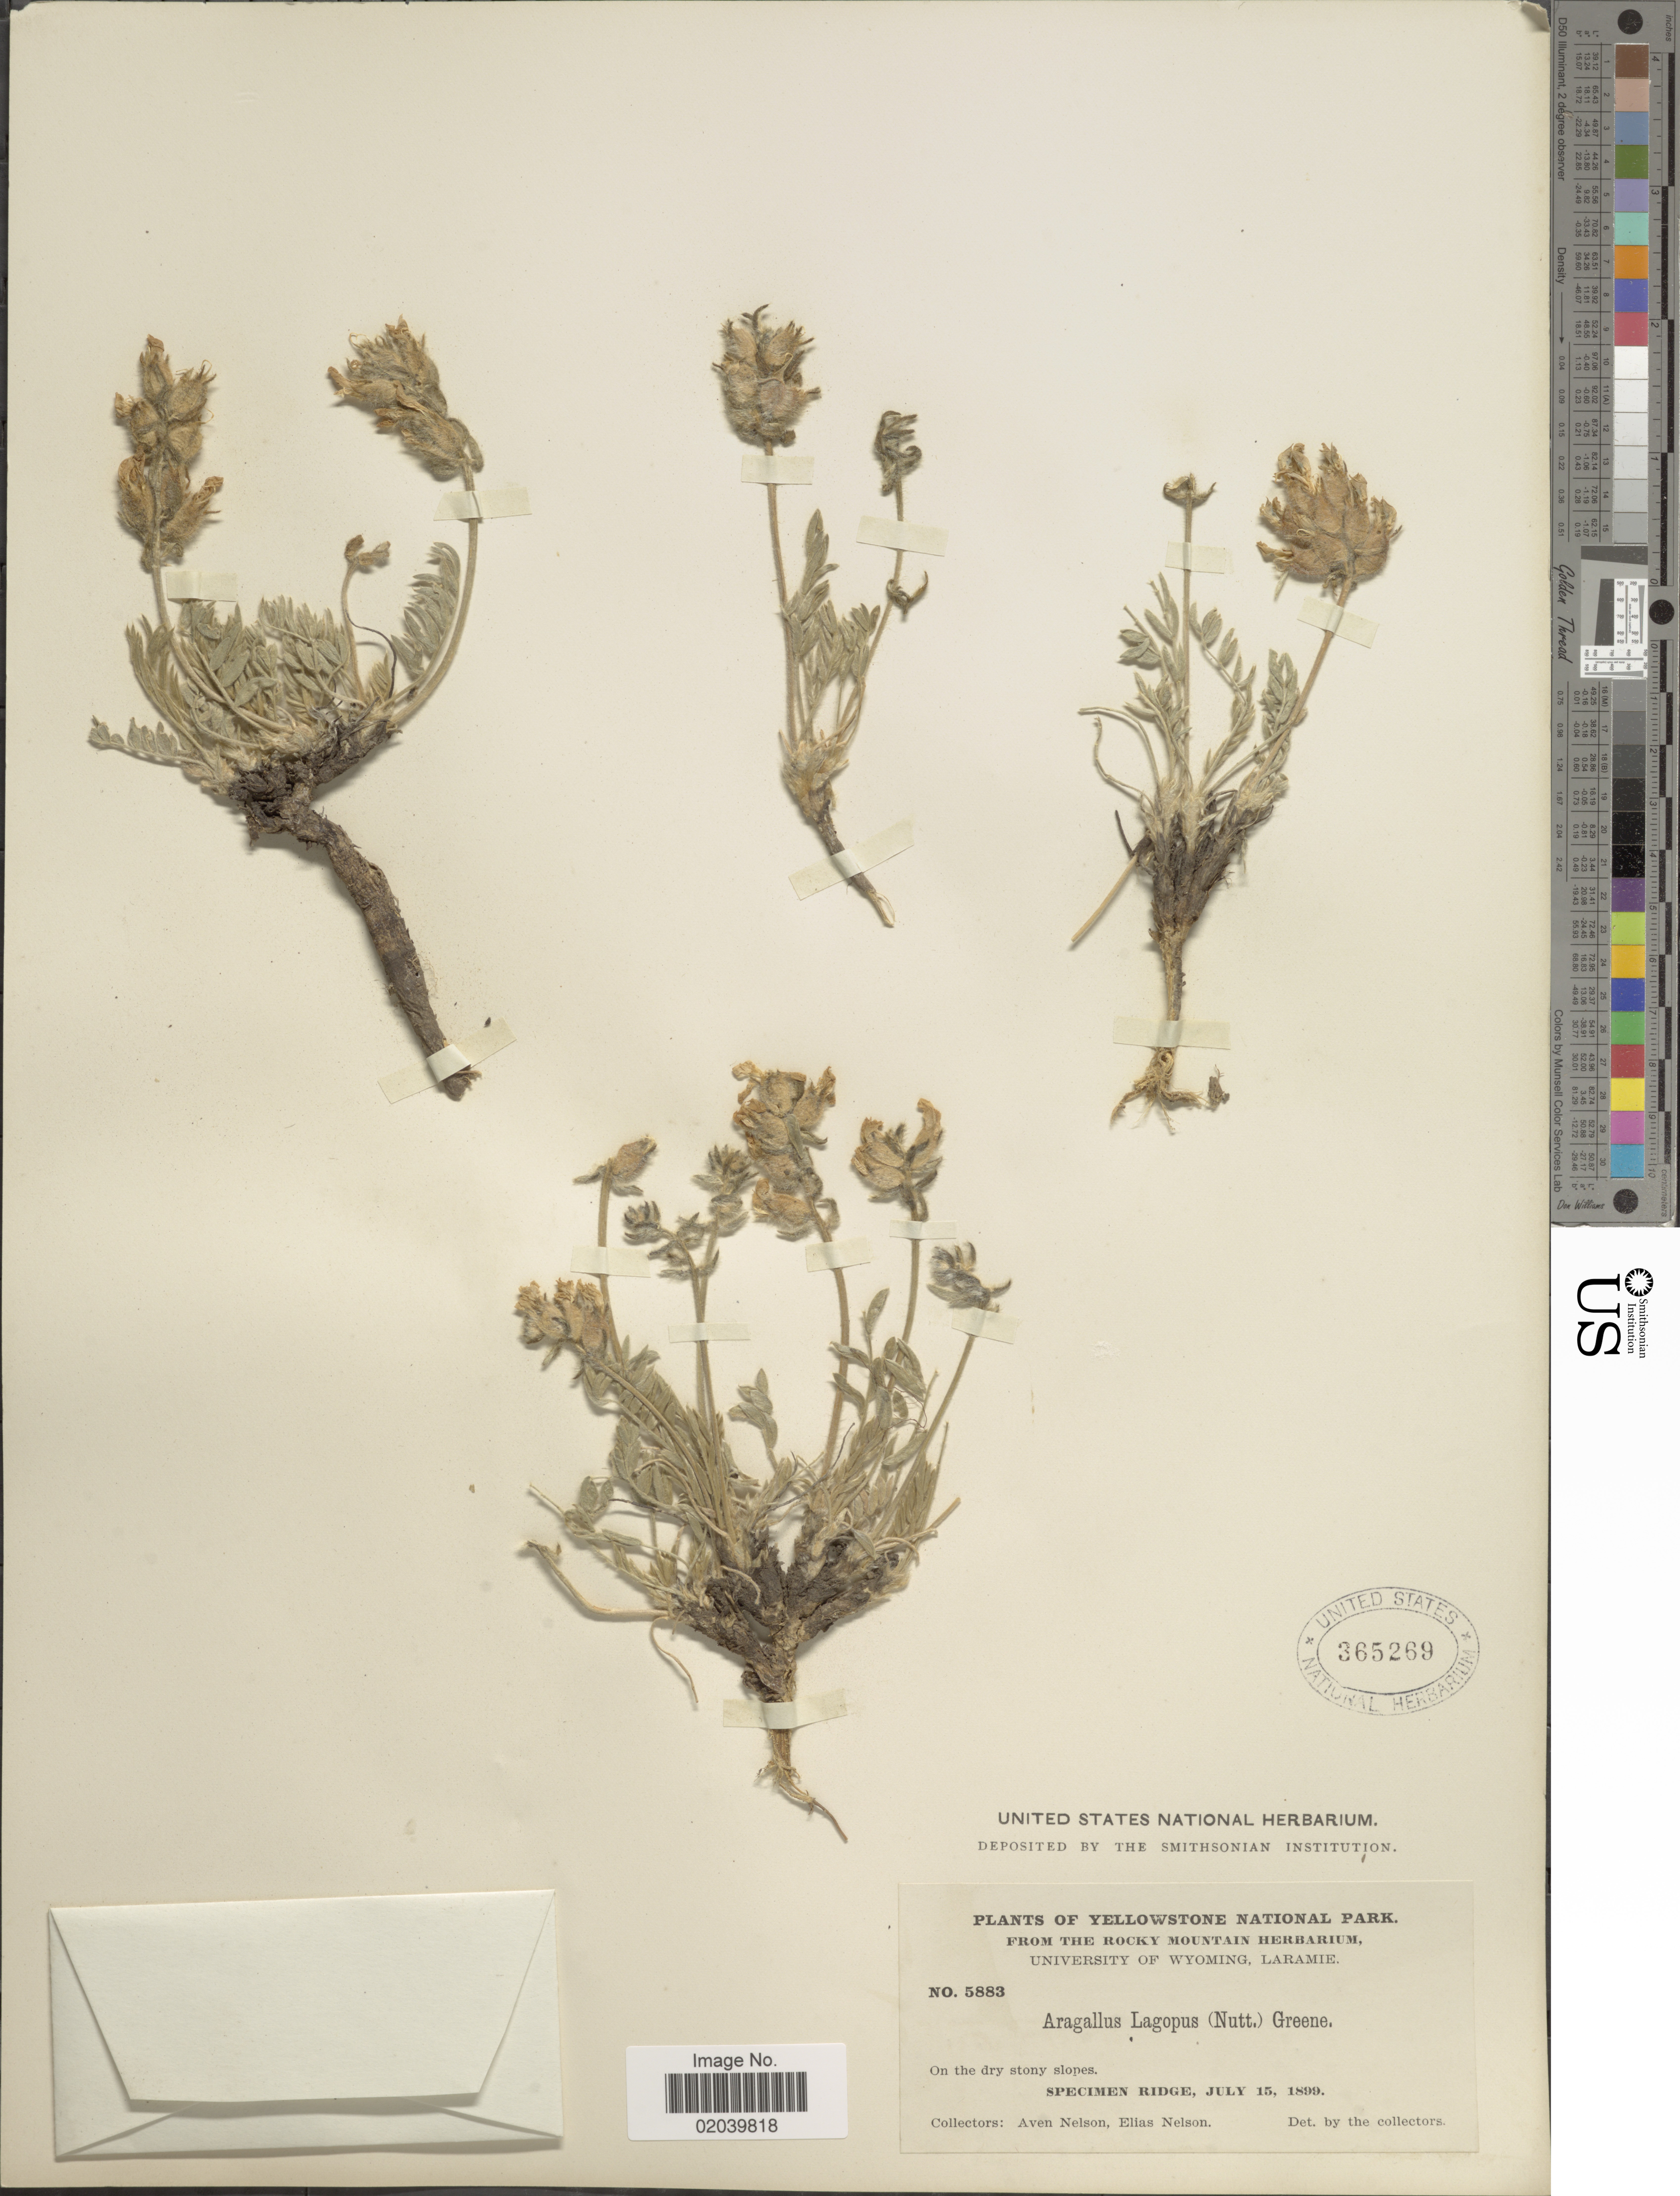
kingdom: Plantae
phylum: Tracheophyta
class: Magnoliopsida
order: Fabales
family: Fabaceae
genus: Oxytropis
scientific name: Oxytropis lagopus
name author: Nutt.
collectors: A. Nelson & E. Nelson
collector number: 5883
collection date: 1899-07-15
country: United States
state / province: Wyoming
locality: Yellowstone National Park. On the dry stony slopes. Specimen Ridge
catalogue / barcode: US 365269